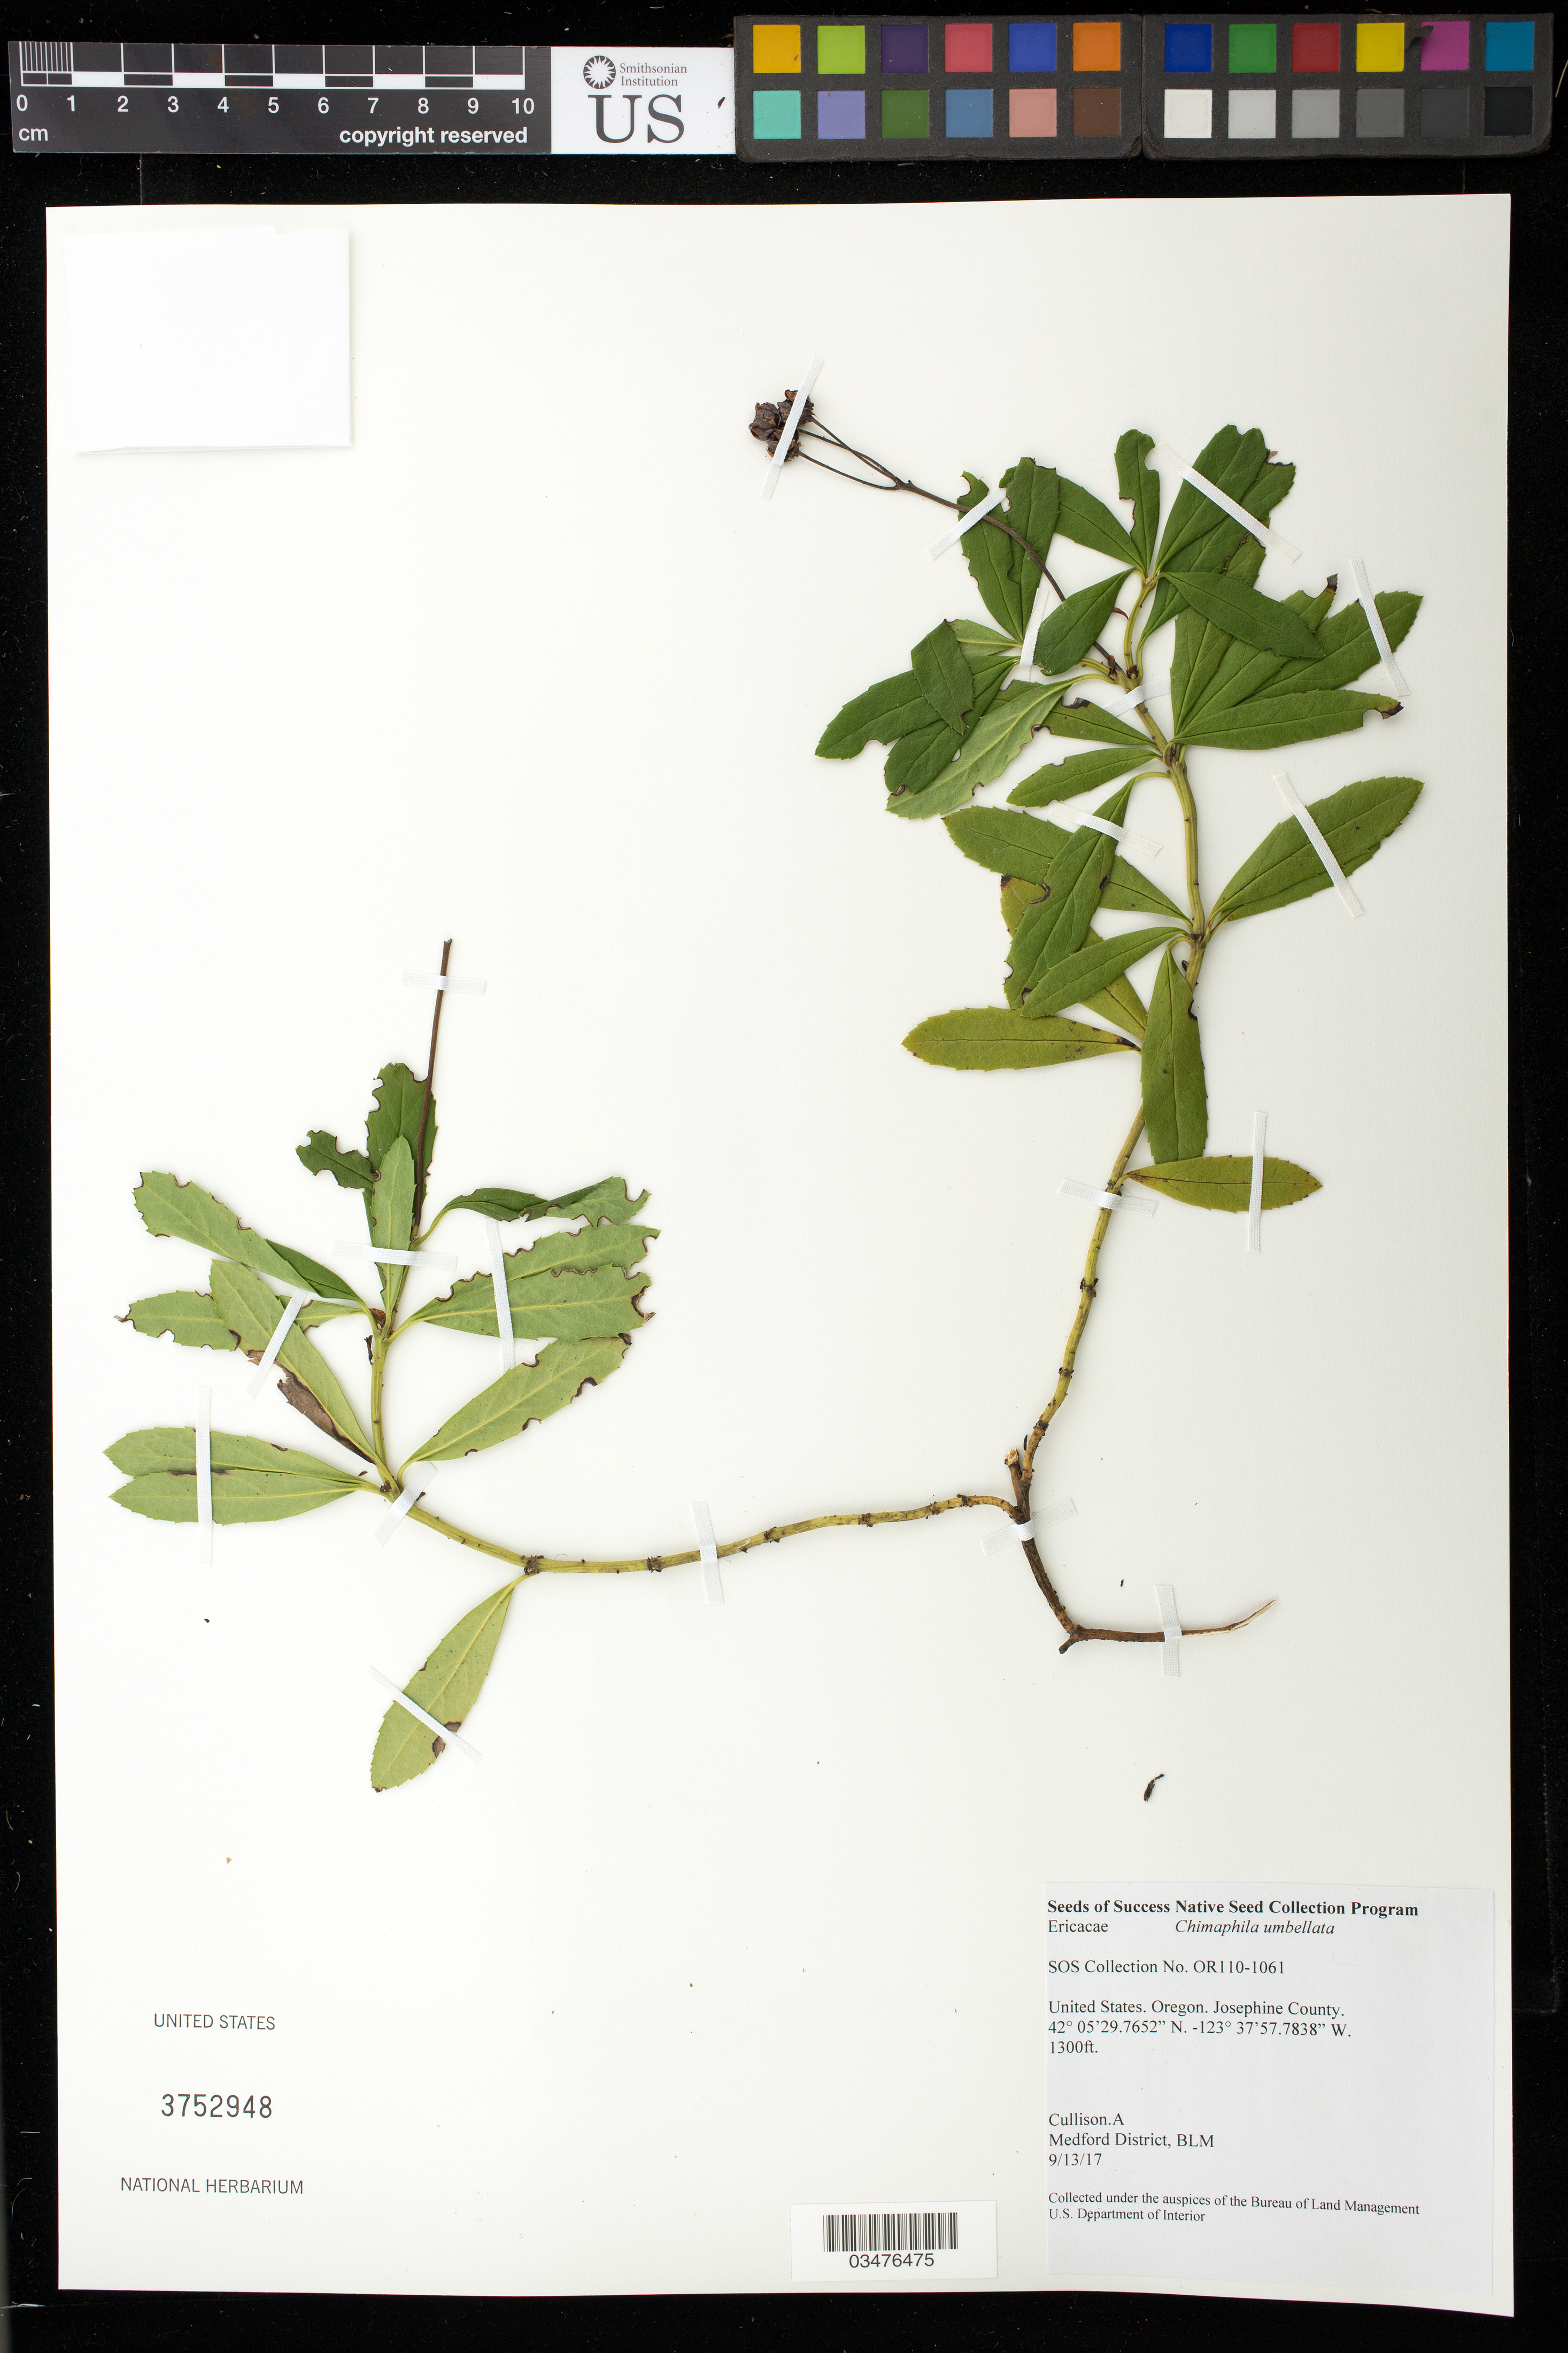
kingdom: Plantae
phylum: Tracheophyta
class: Magnoliopsida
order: Ericales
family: Ericaceae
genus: Chimaphila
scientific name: Chimaphila umbellata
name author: (L.) W.P.C. Barton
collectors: A. Cullison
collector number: OR110-1061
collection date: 2017-09-13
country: United States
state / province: Oregon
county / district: Josephine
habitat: Mixed Conifer-Hardwood Forest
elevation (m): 396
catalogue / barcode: US 3752948